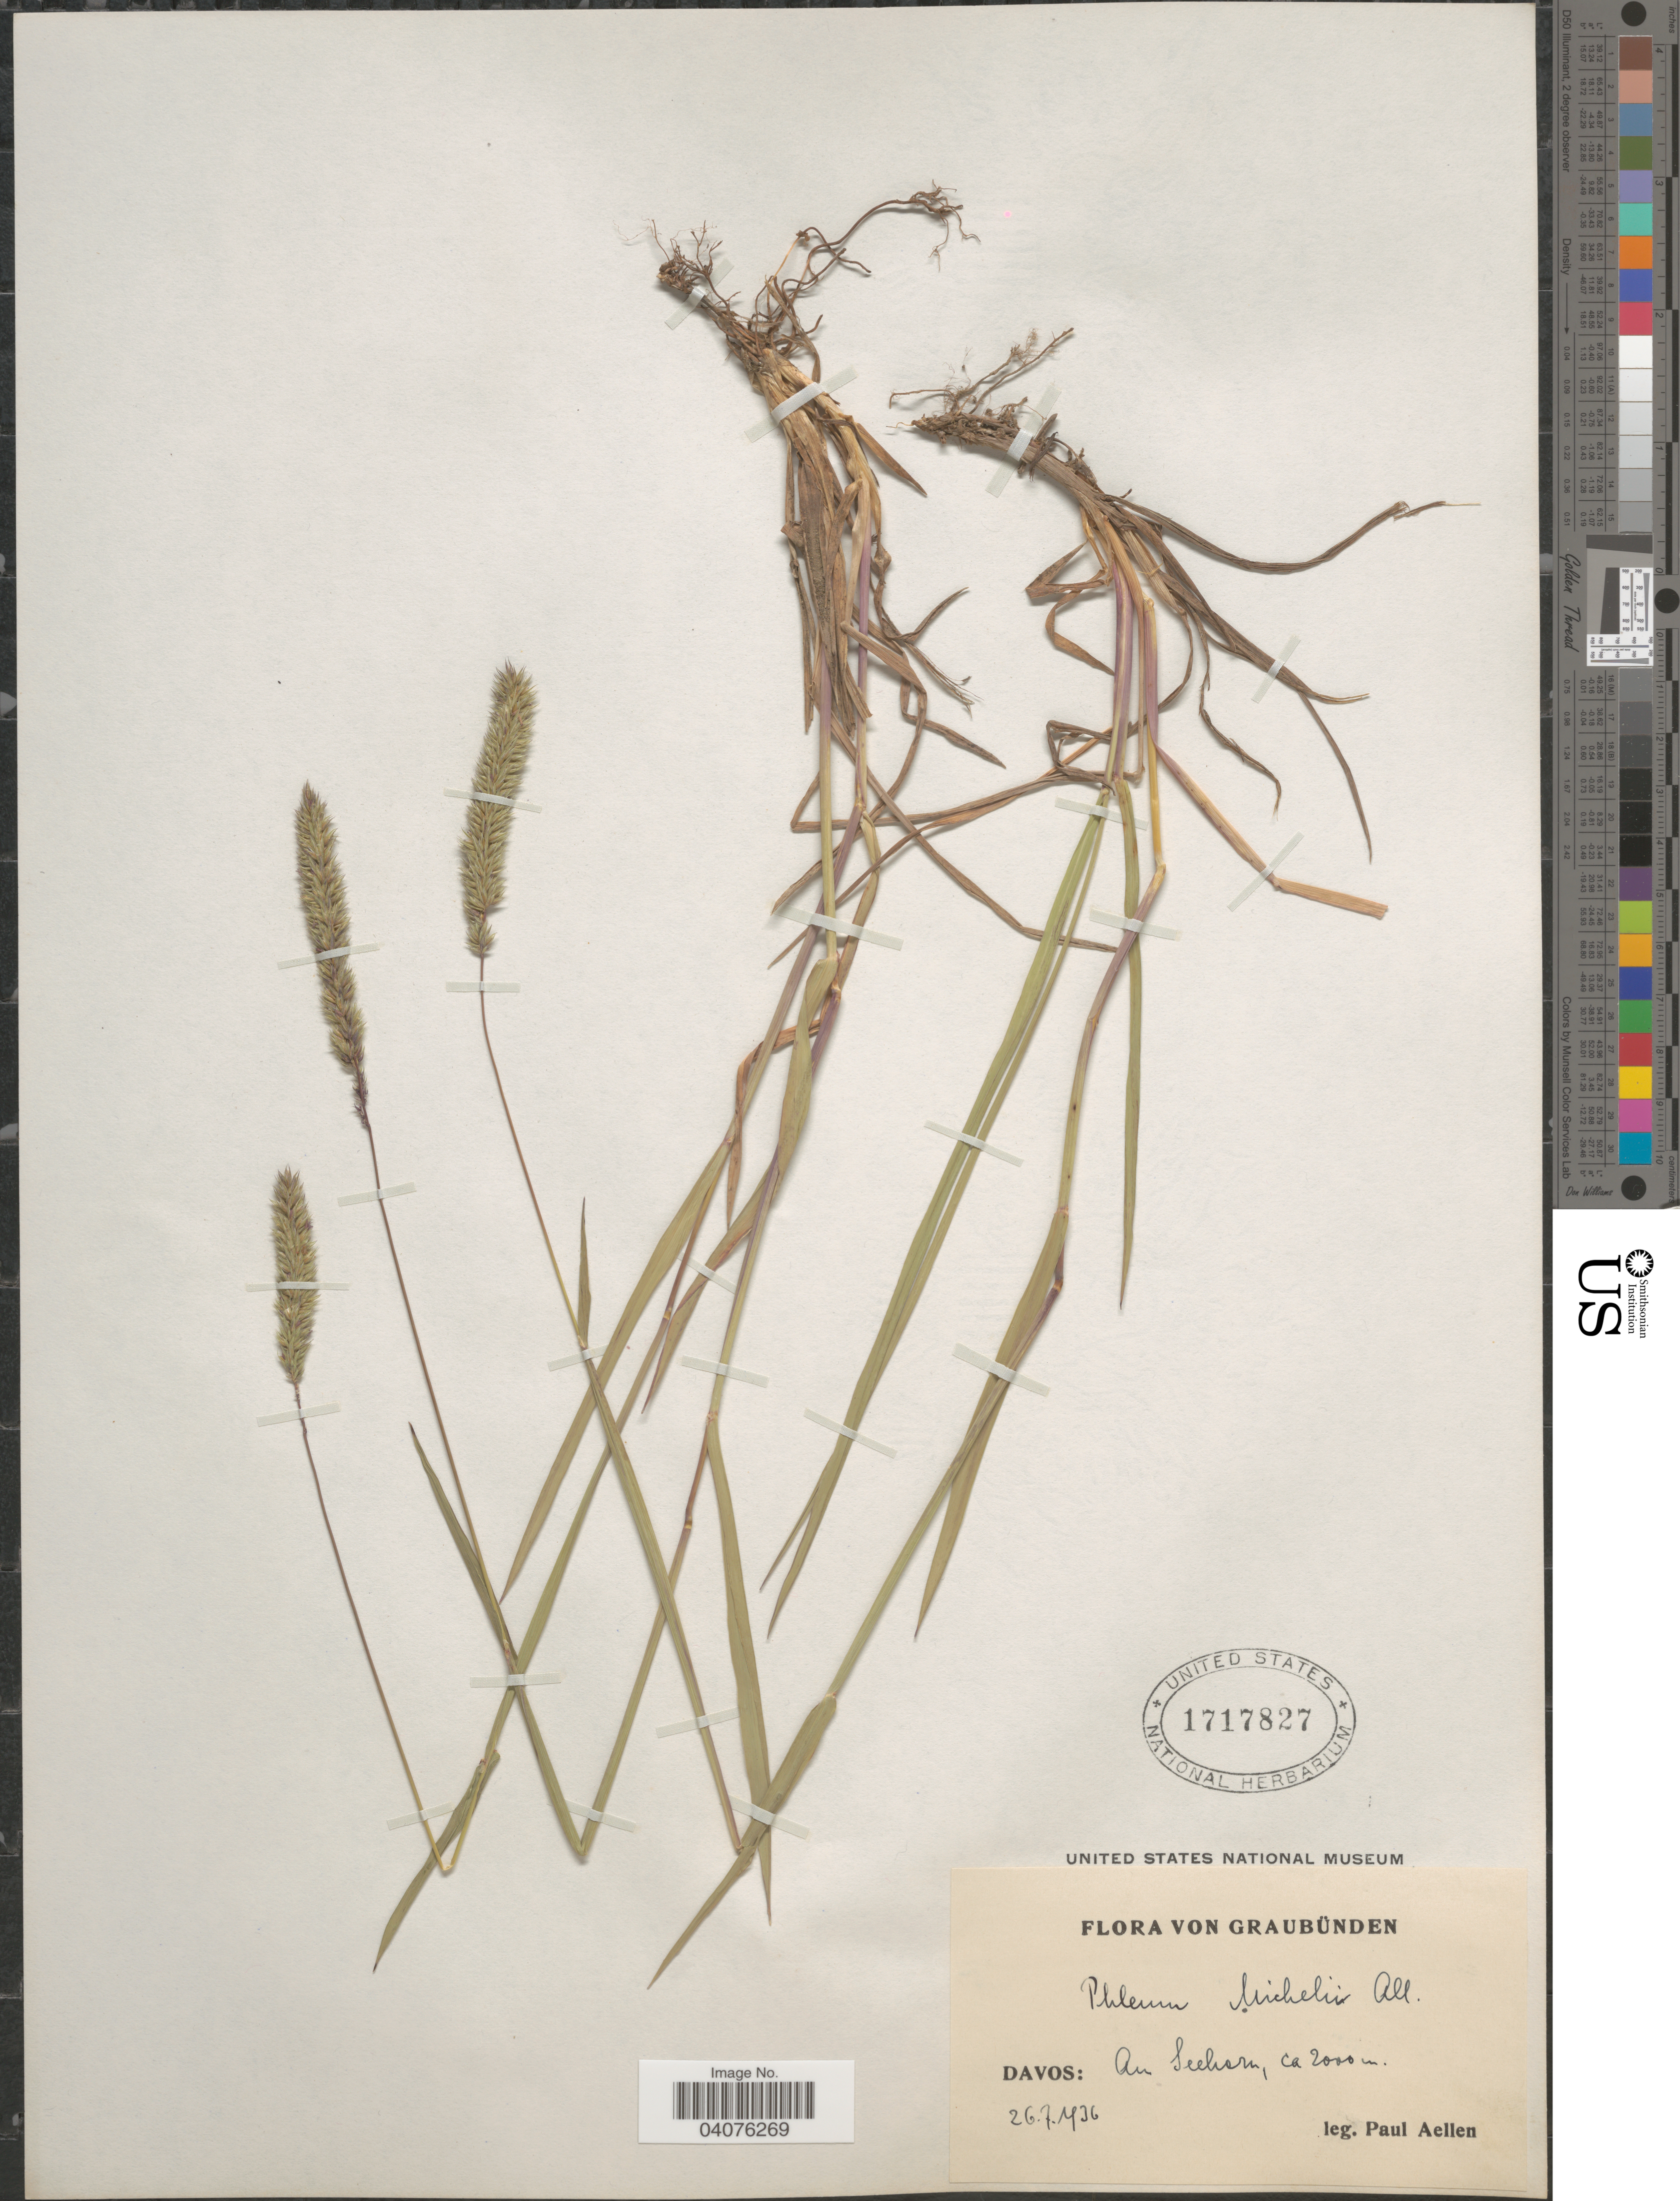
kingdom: Plantae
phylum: Tracheophyta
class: Liliopsida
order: Poales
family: Poaceae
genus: Phleum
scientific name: Phleum michelii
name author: All.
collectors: P. Aellen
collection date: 1936-07-26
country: Switzerland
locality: Graubünden. Davos: Au Seehorn.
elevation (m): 2000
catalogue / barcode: US 1717827